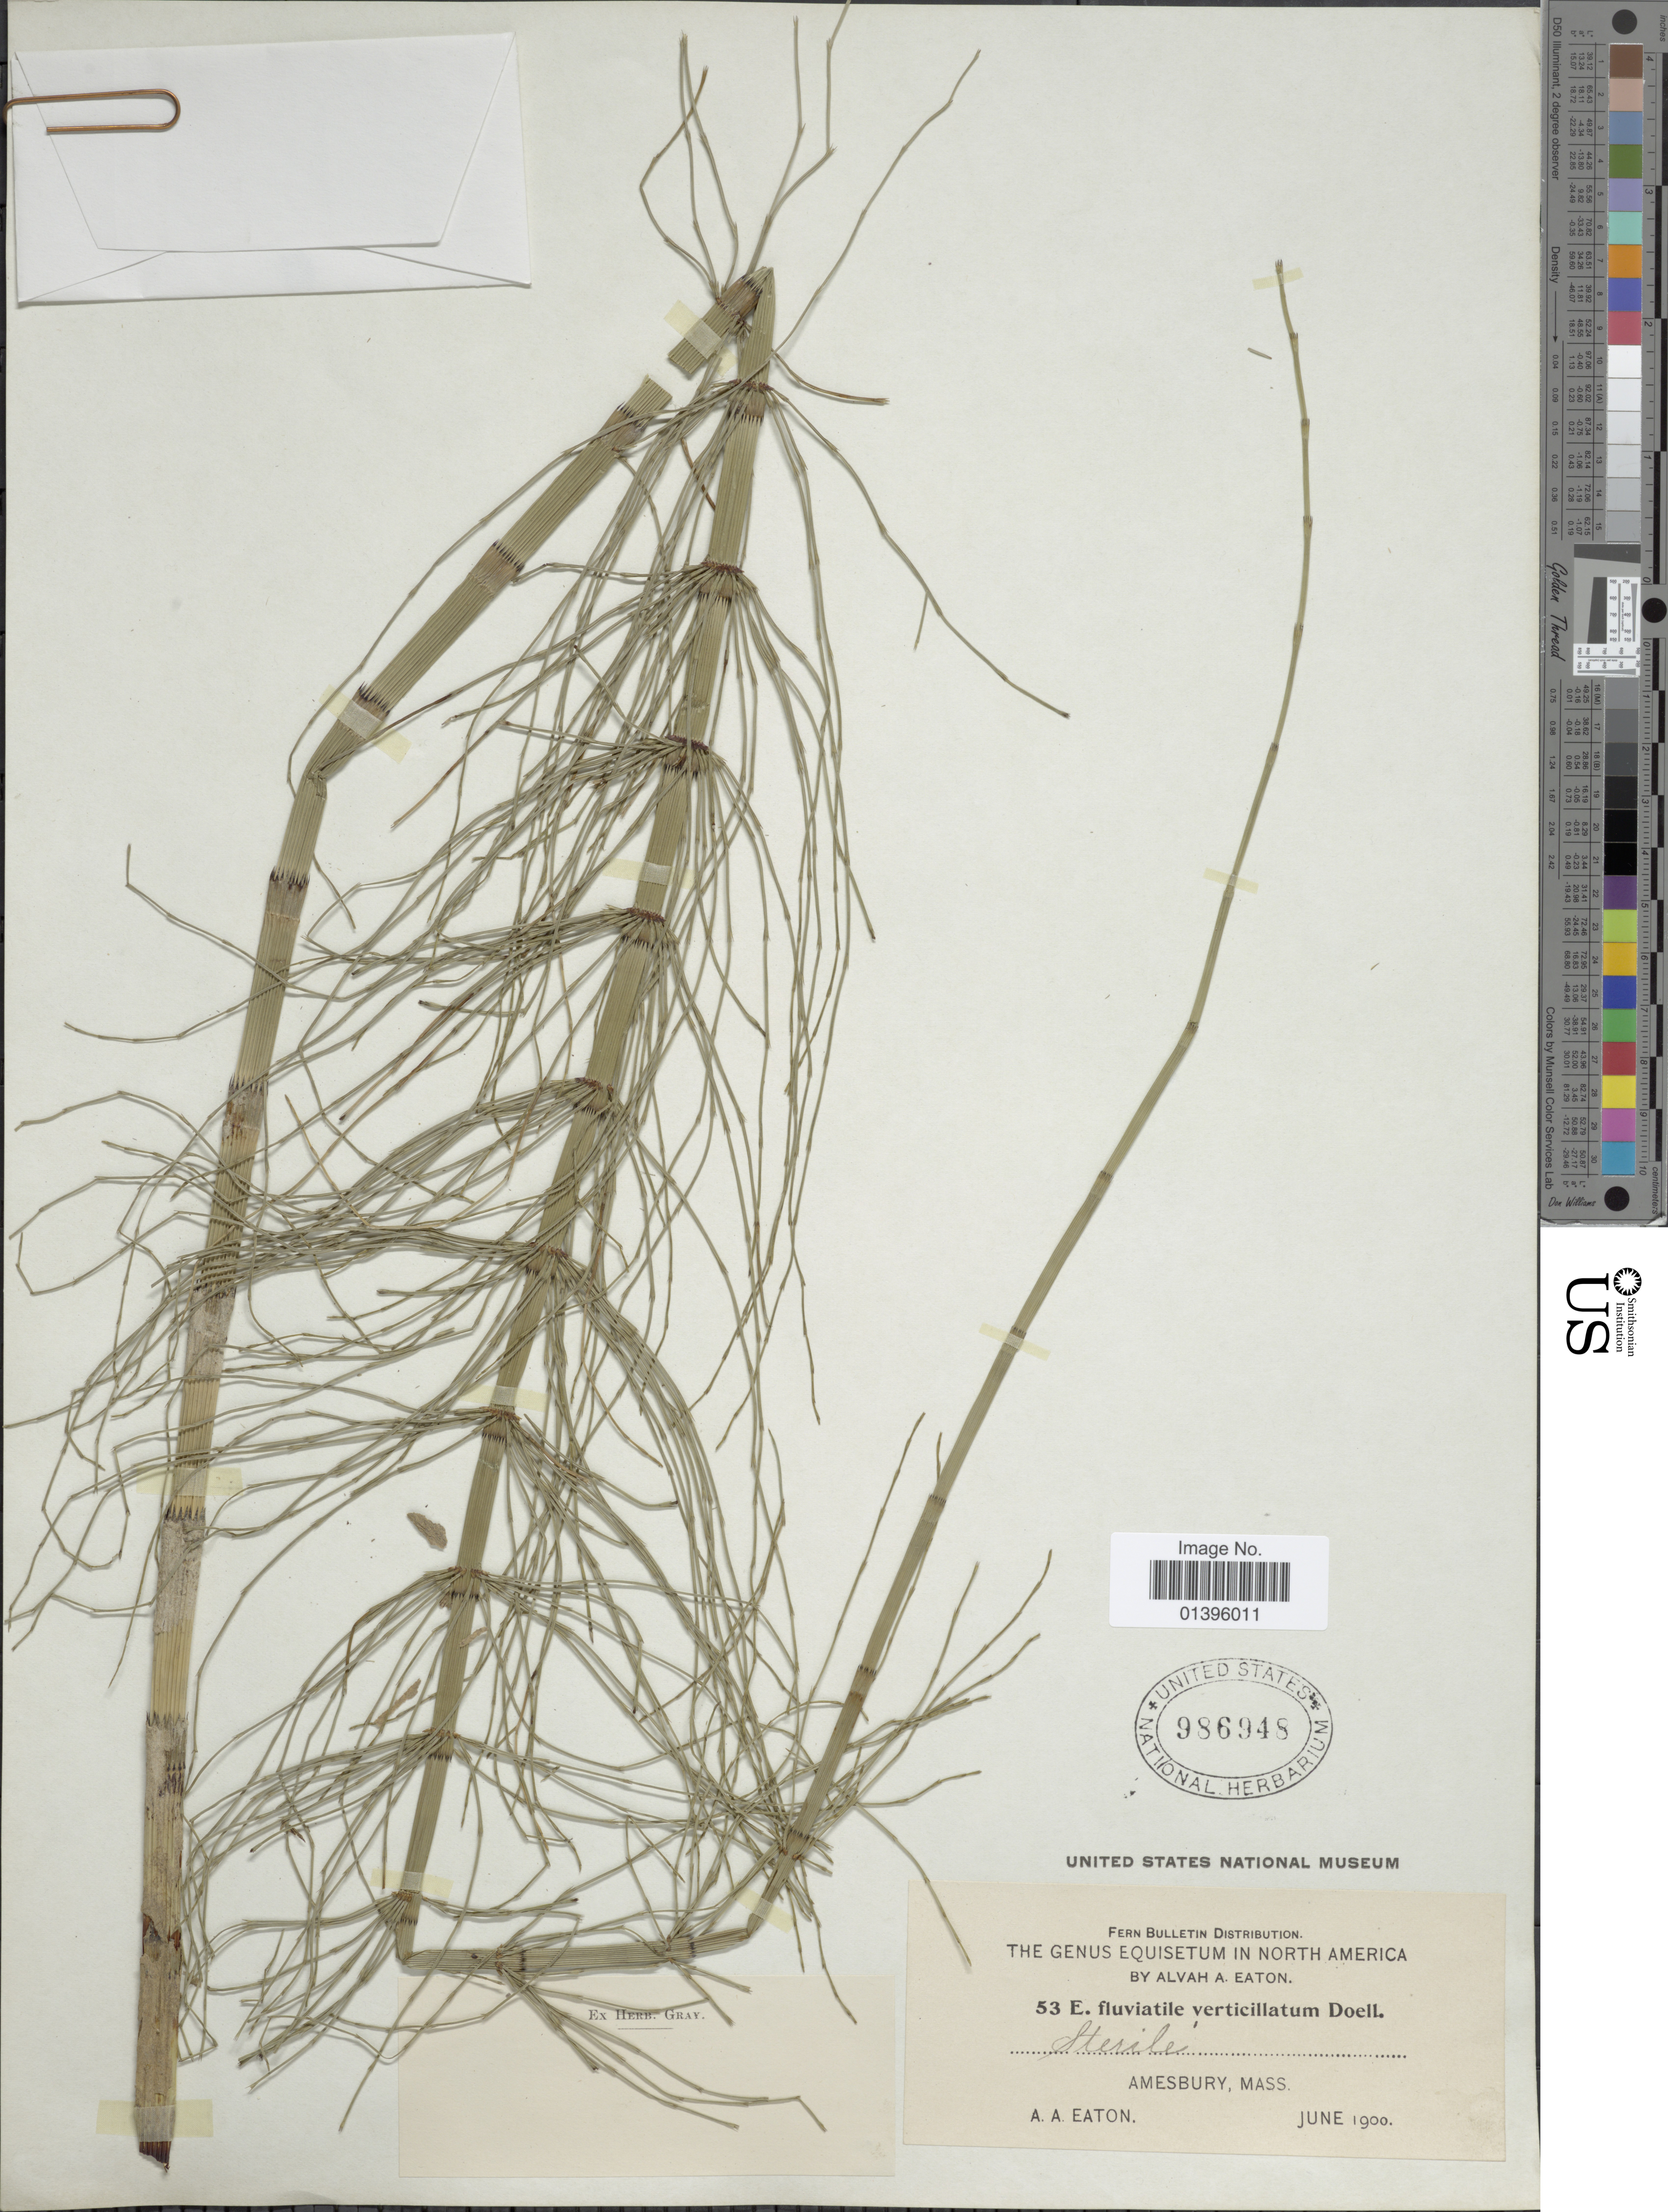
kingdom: Plantae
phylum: Tracheophyta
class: Polypodiopsida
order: Equisetales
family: Equisetaceae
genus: Equisetum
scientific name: Equisetum fluviatile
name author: L.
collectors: A. A. Eaton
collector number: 53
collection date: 1900-06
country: United States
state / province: Massachusetts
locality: Amesbury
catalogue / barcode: US 986948